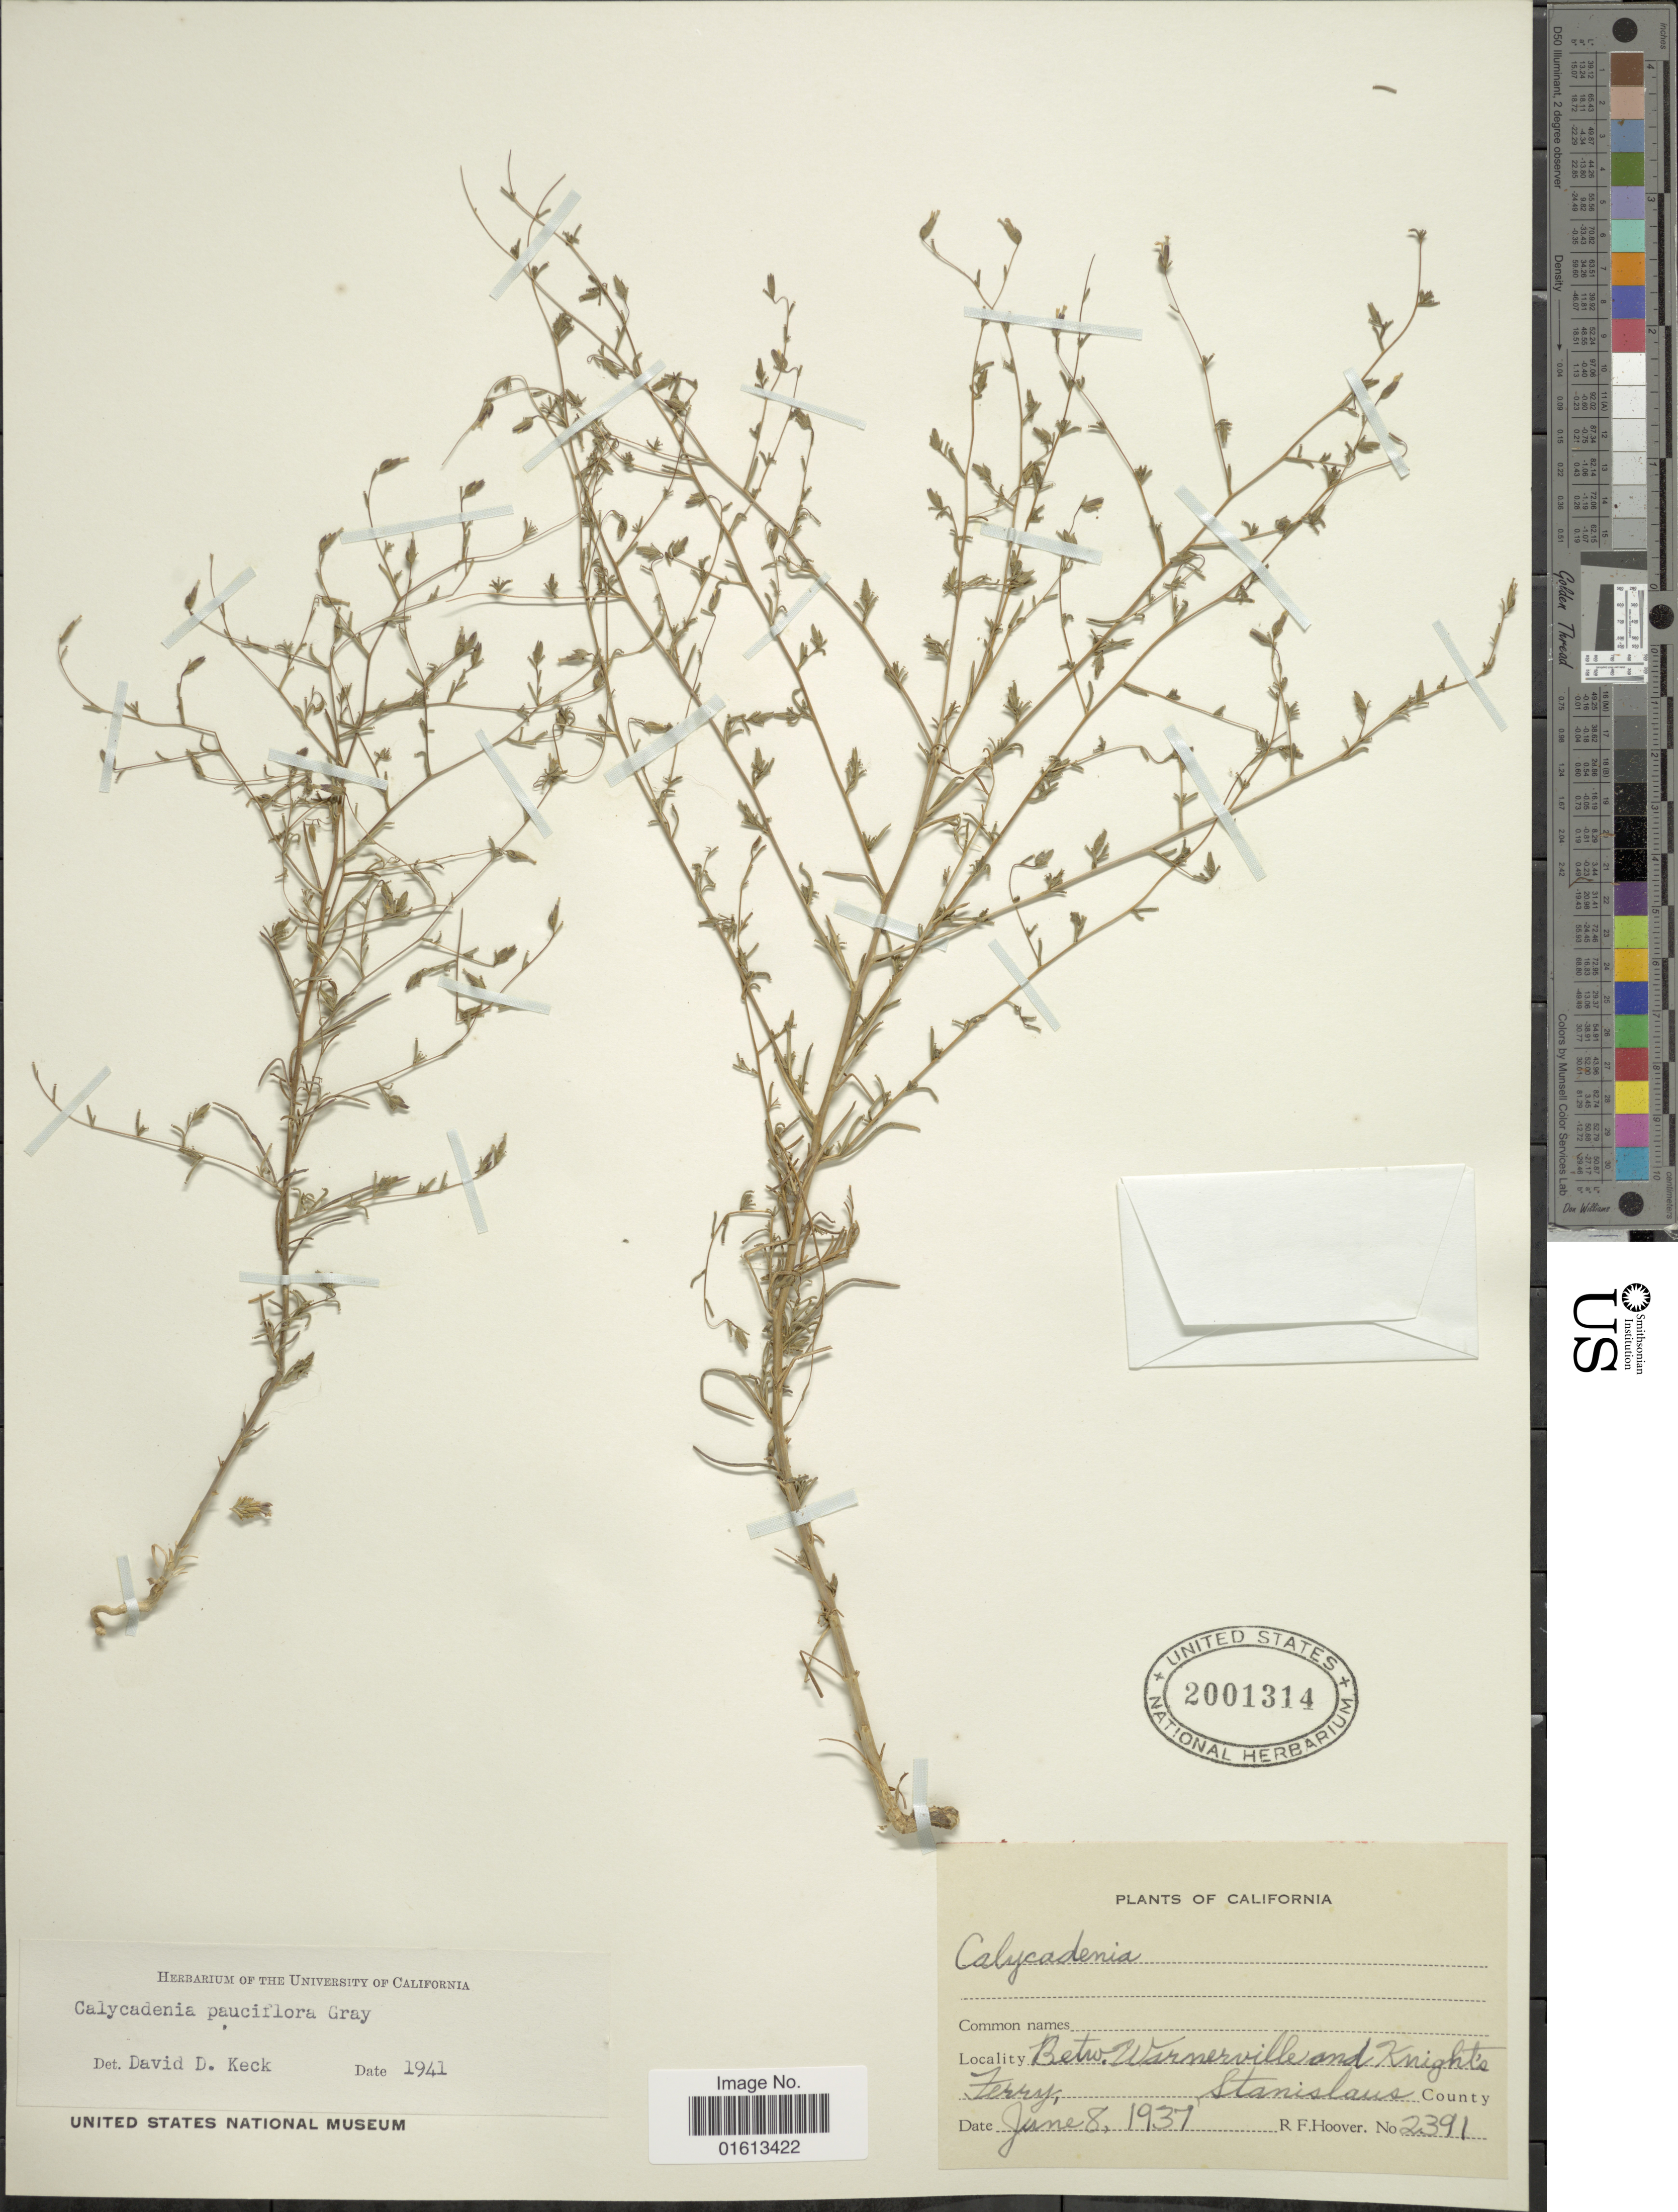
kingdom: Plantae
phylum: Tracheophyta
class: Magnoliopsida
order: Asterales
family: Asteraceae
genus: Calycadenia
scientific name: Calycadenia pauciflora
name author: A. Gray in Emory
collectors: R. F. Hoover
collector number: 2391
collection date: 1937-06-09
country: United States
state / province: California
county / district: Stanislaus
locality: Betw. Warnerville and Knights, Ferry, Stanislaus County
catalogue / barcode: US 2001314